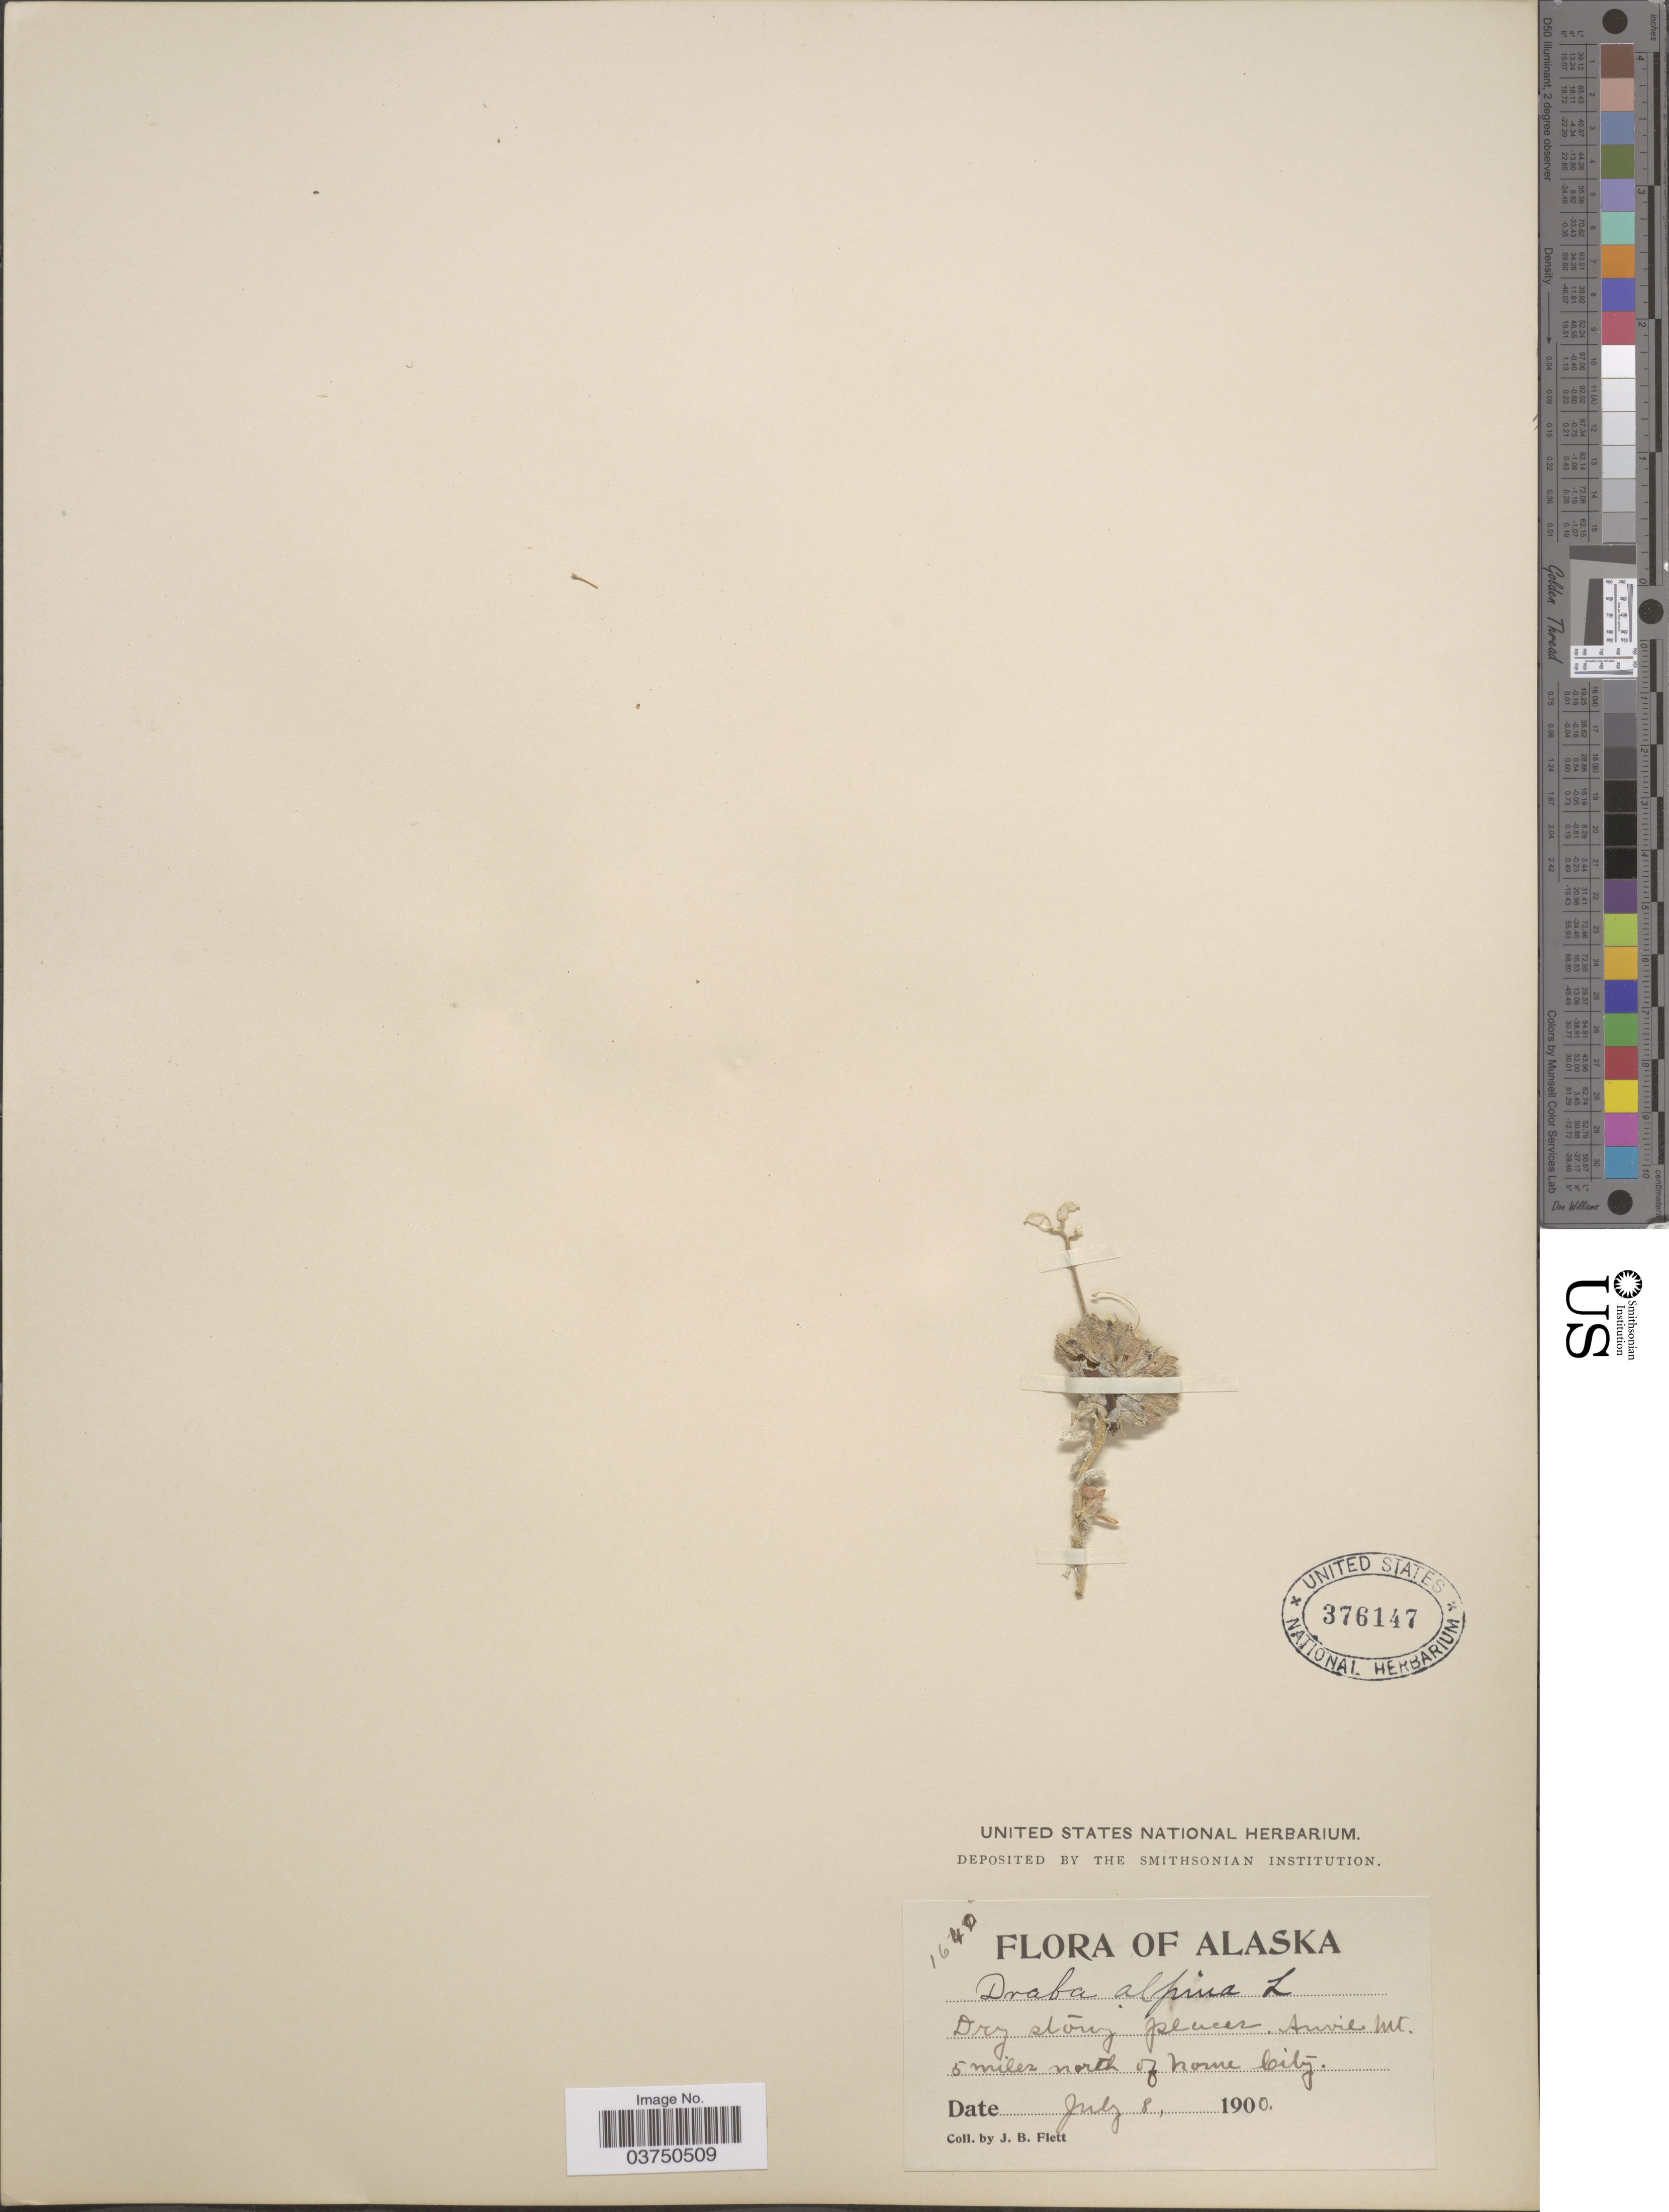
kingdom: Plantae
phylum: Tracheophyta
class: Magnoliopsida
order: Brassicales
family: Brassicaceae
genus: Draba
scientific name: Draba alpina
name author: L.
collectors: J. Flett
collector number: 1640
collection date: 1900-07-08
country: United States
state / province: Alaska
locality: Dry stony places. Anvil Mt. 5 miles north of Nome City.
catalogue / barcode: US 376147